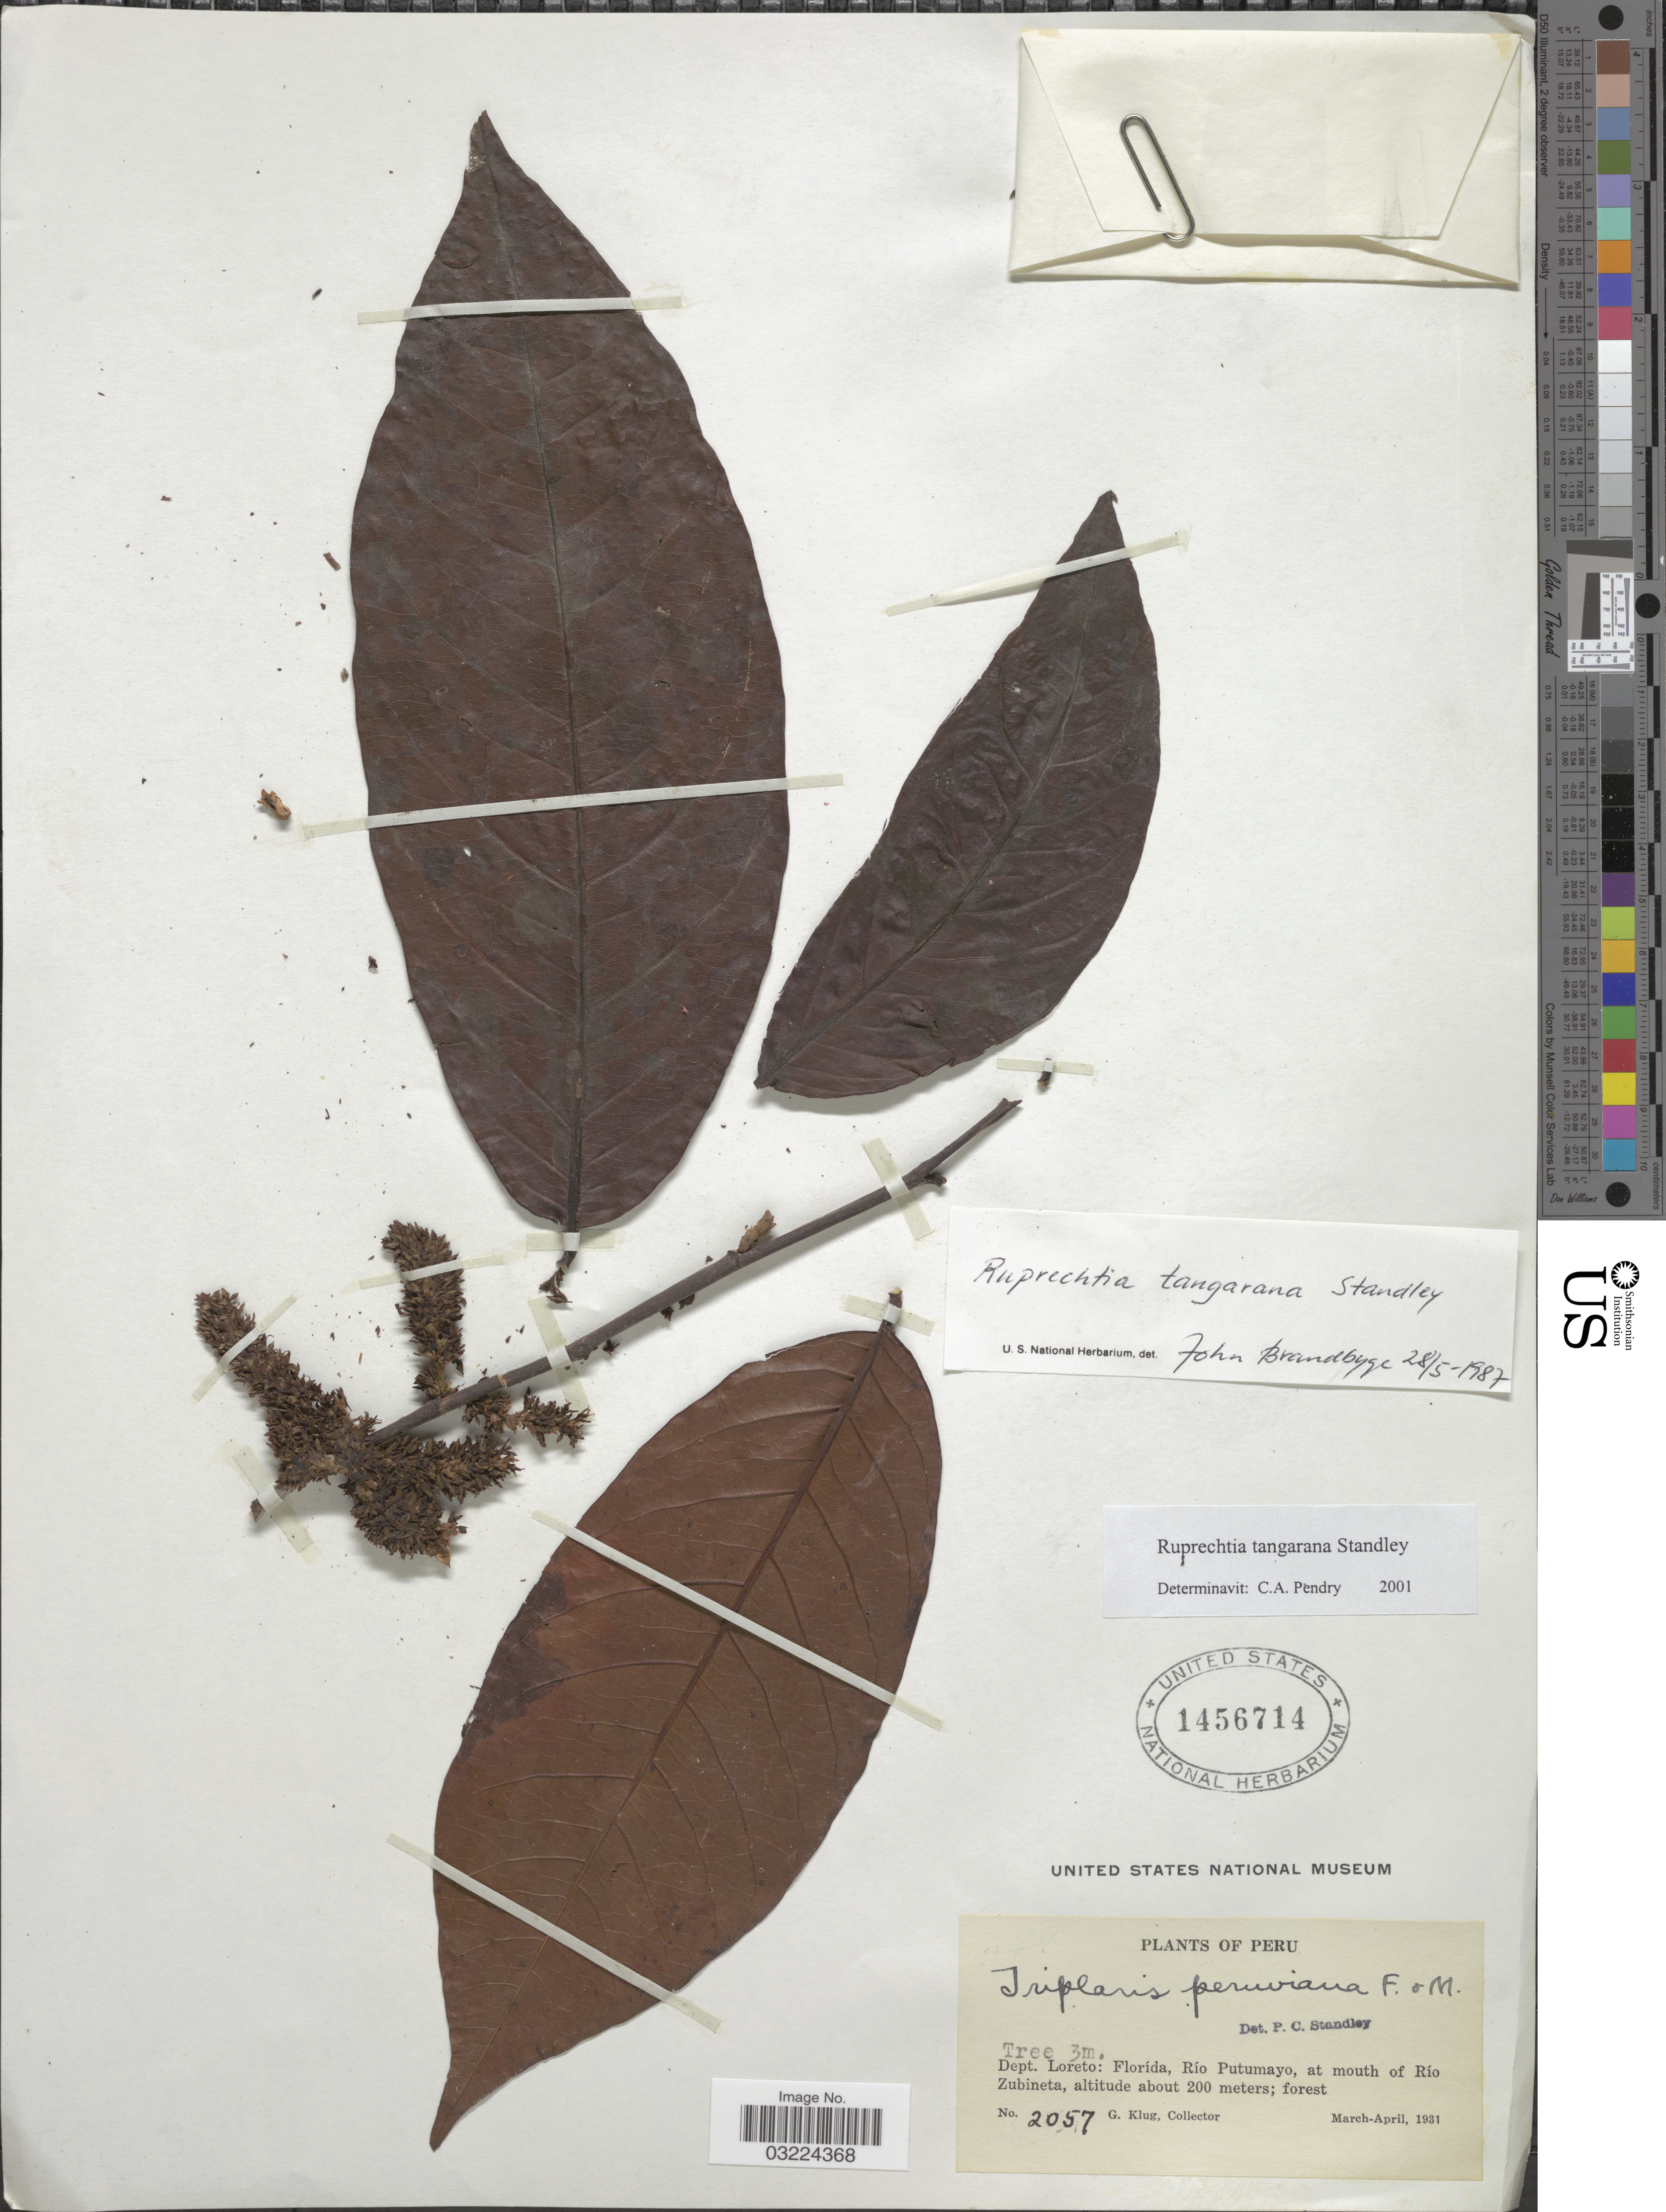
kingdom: Plantae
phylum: Tracheophyta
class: Magnoliopsida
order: Caryophyllales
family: Polygonaceae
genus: Ruprechtia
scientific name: Ruprechtia tangarana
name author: Standl.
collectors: G. Klug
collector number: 2057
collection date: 1931-03/1931-04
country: Peru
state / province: Loreto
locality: Dept. Loreto: Florída, Río Putumayo, at mouth of Río Zubineta.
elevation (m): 200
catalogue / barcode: US 1456714